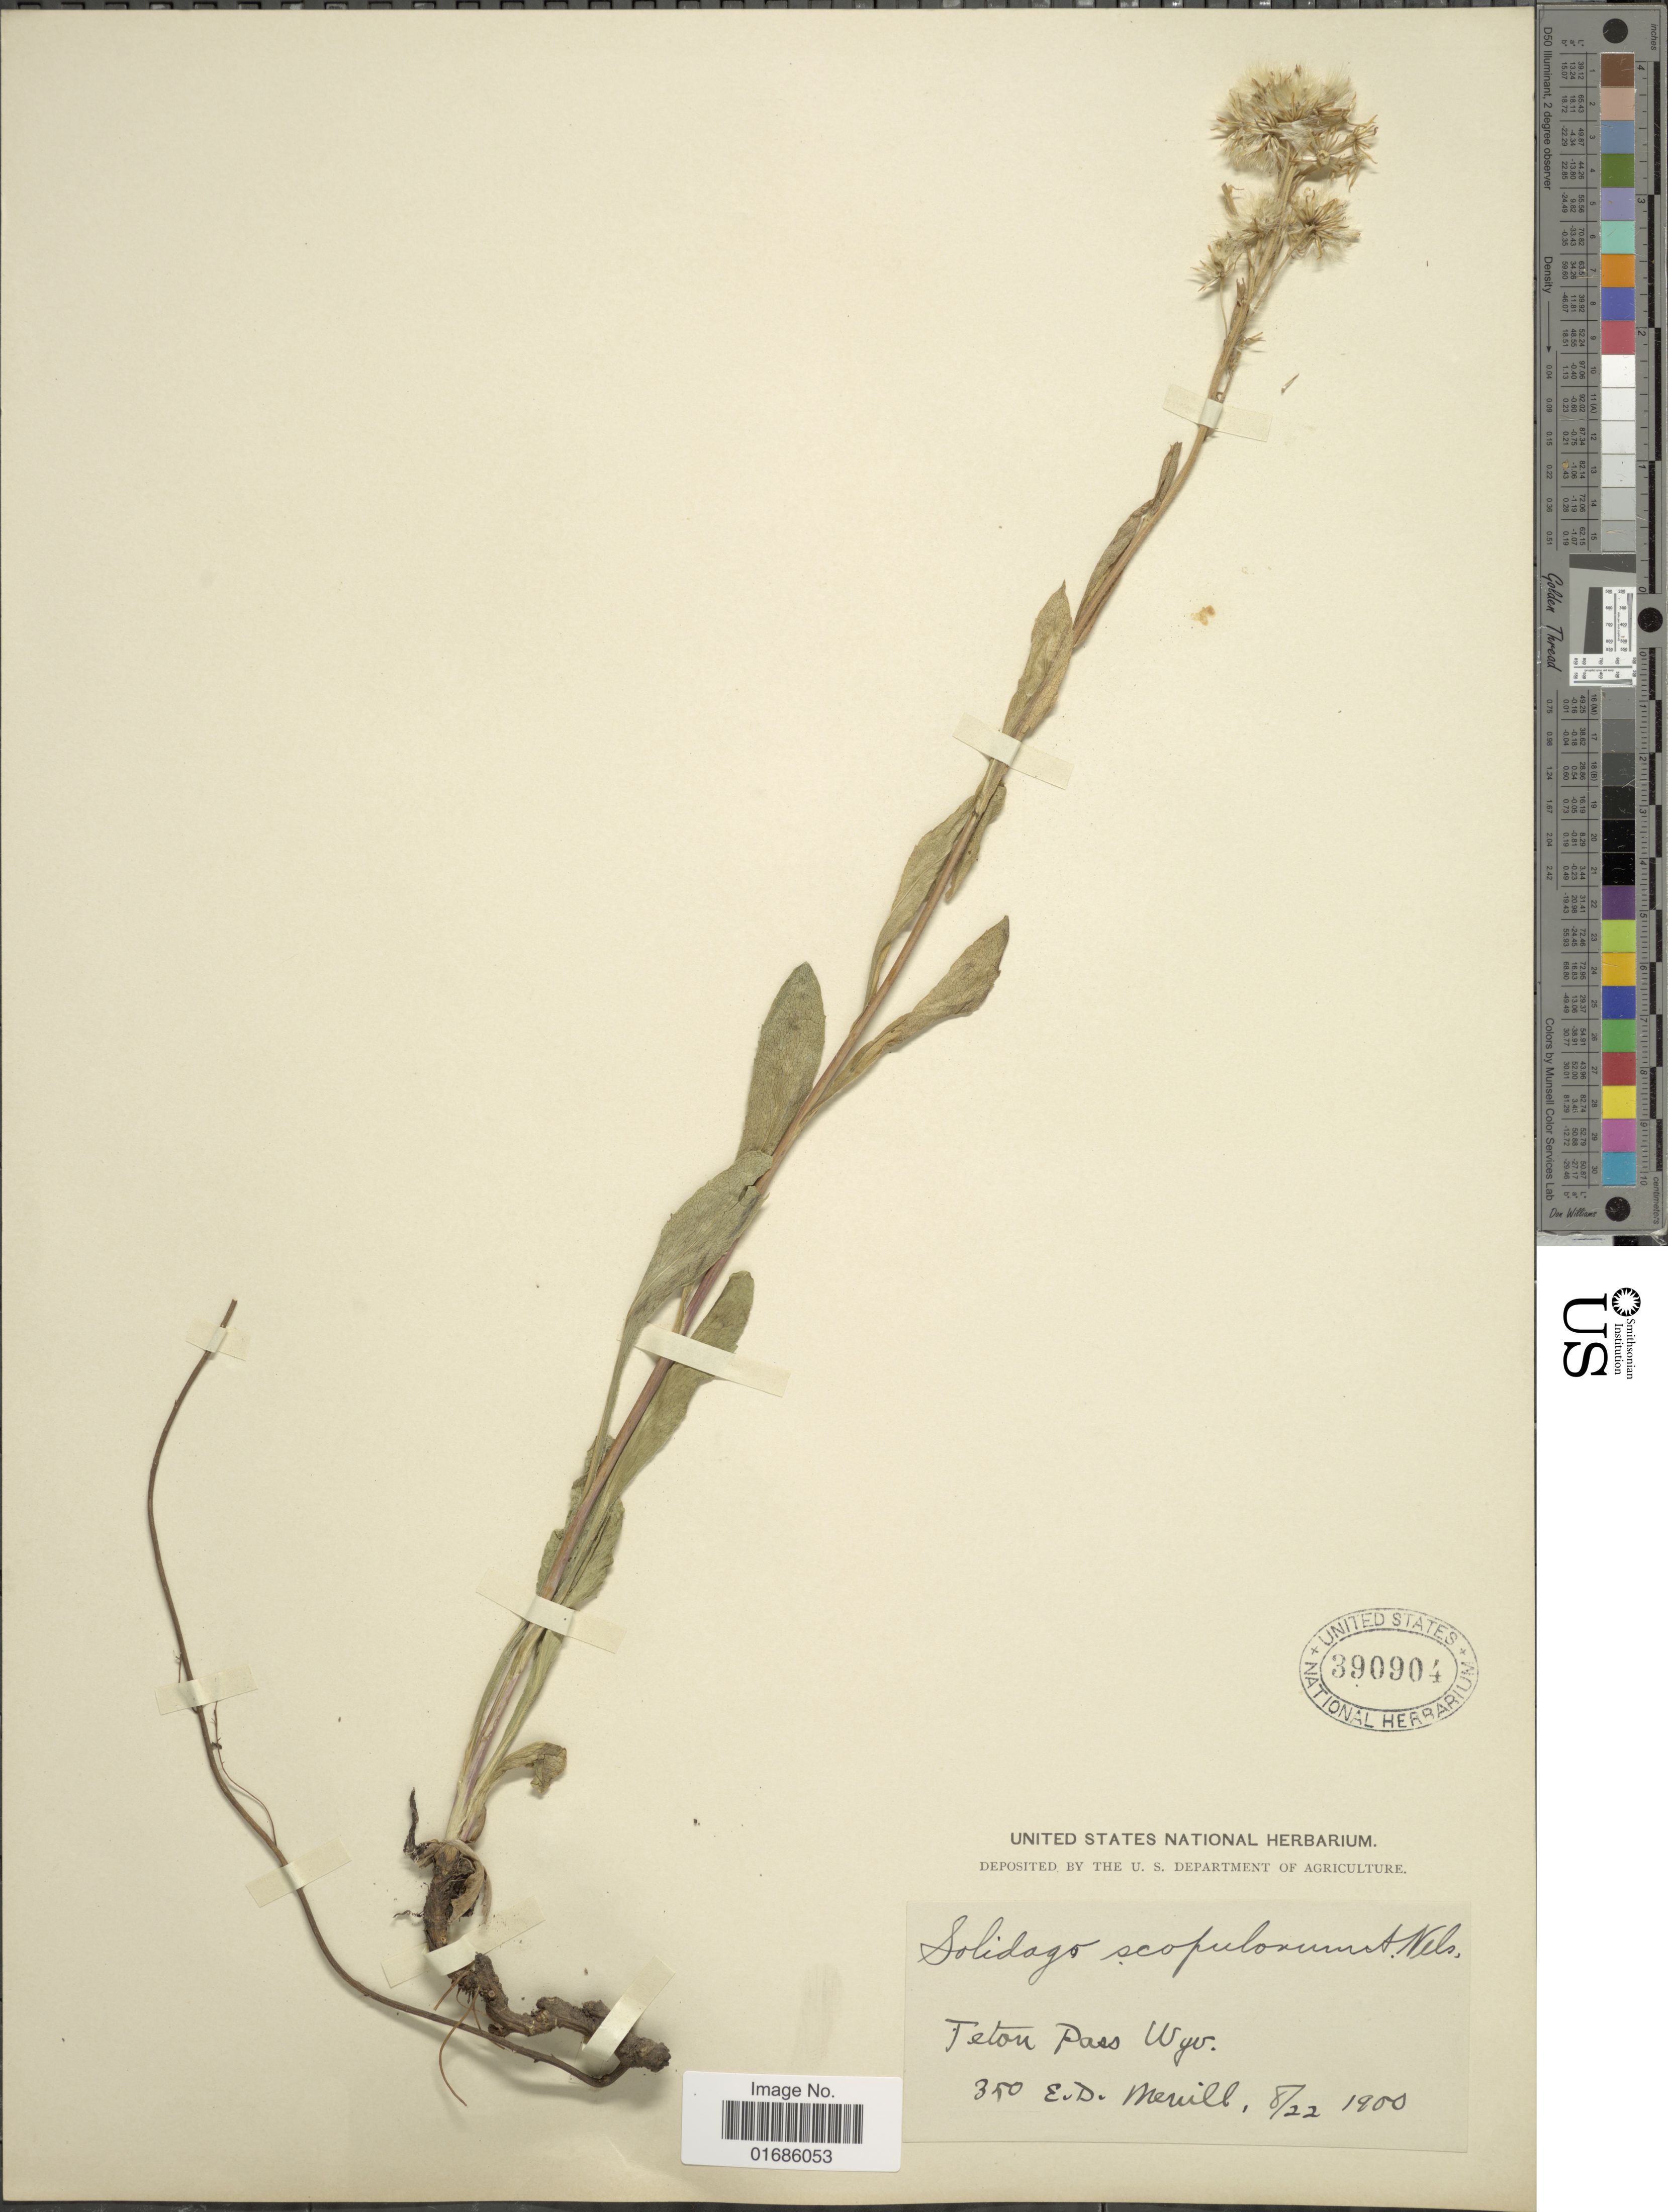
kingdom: Plantae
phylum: Tracheophyta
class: Magnoliopsida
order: Asterales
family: Asteraceae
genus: Solidago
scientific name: Solidago ciliosa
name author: Greene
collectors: E. D. Merrill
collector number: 350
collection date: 1900-08-22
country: United States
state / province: Wyoming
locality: Teton Pass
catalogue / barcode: US 390904